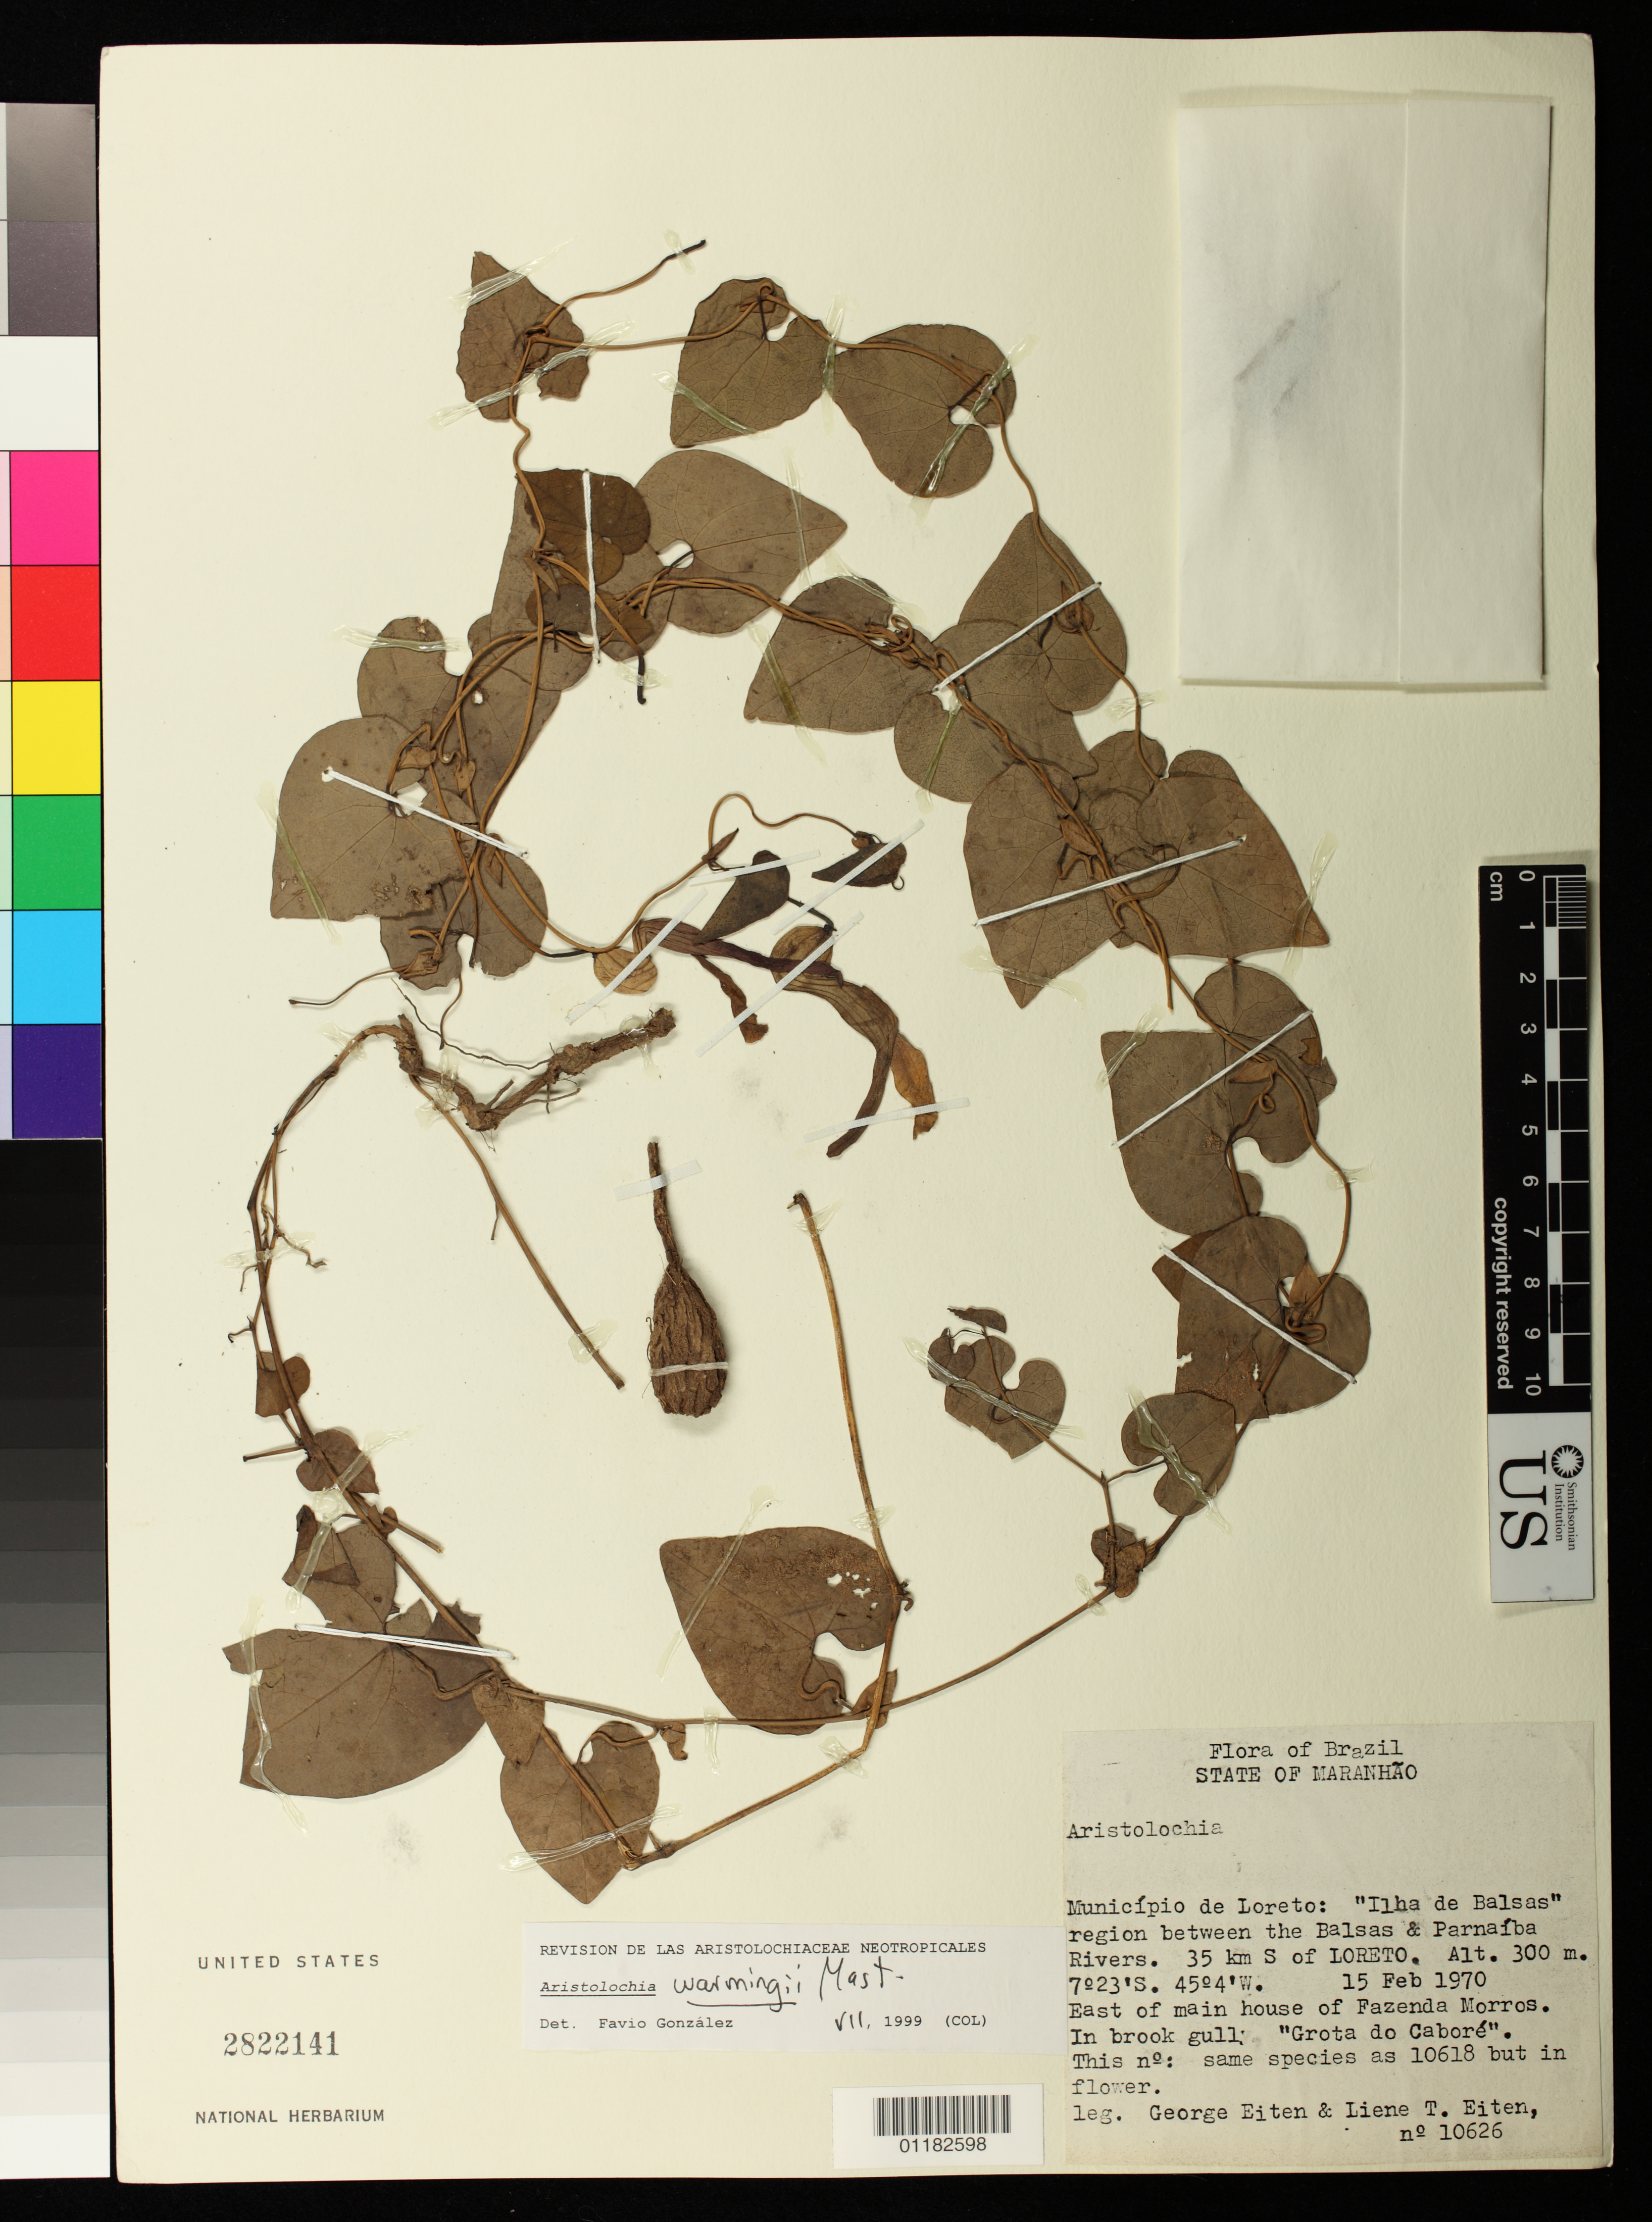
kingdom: Plantae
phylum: Tracheophyta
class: Magnoliopsida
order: Piperales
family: Aristolochiaceae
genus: Aristolochia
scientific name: Aristolochia warmingii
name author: Mast.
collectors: G. Eiten & L. T. Eiten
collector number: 10626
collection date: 1970-02-15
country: Brazil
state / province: Maranhão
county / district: Loreto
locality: Municipio de Loreto: "Ilha de Balsas" region between the Blasas & Parnaiba Rivers. 35 Km S of Loreto. East of main house of Fazenda Morros. In brook gully; "Grota do Cabore".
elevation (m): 300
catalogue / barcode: US 2822141